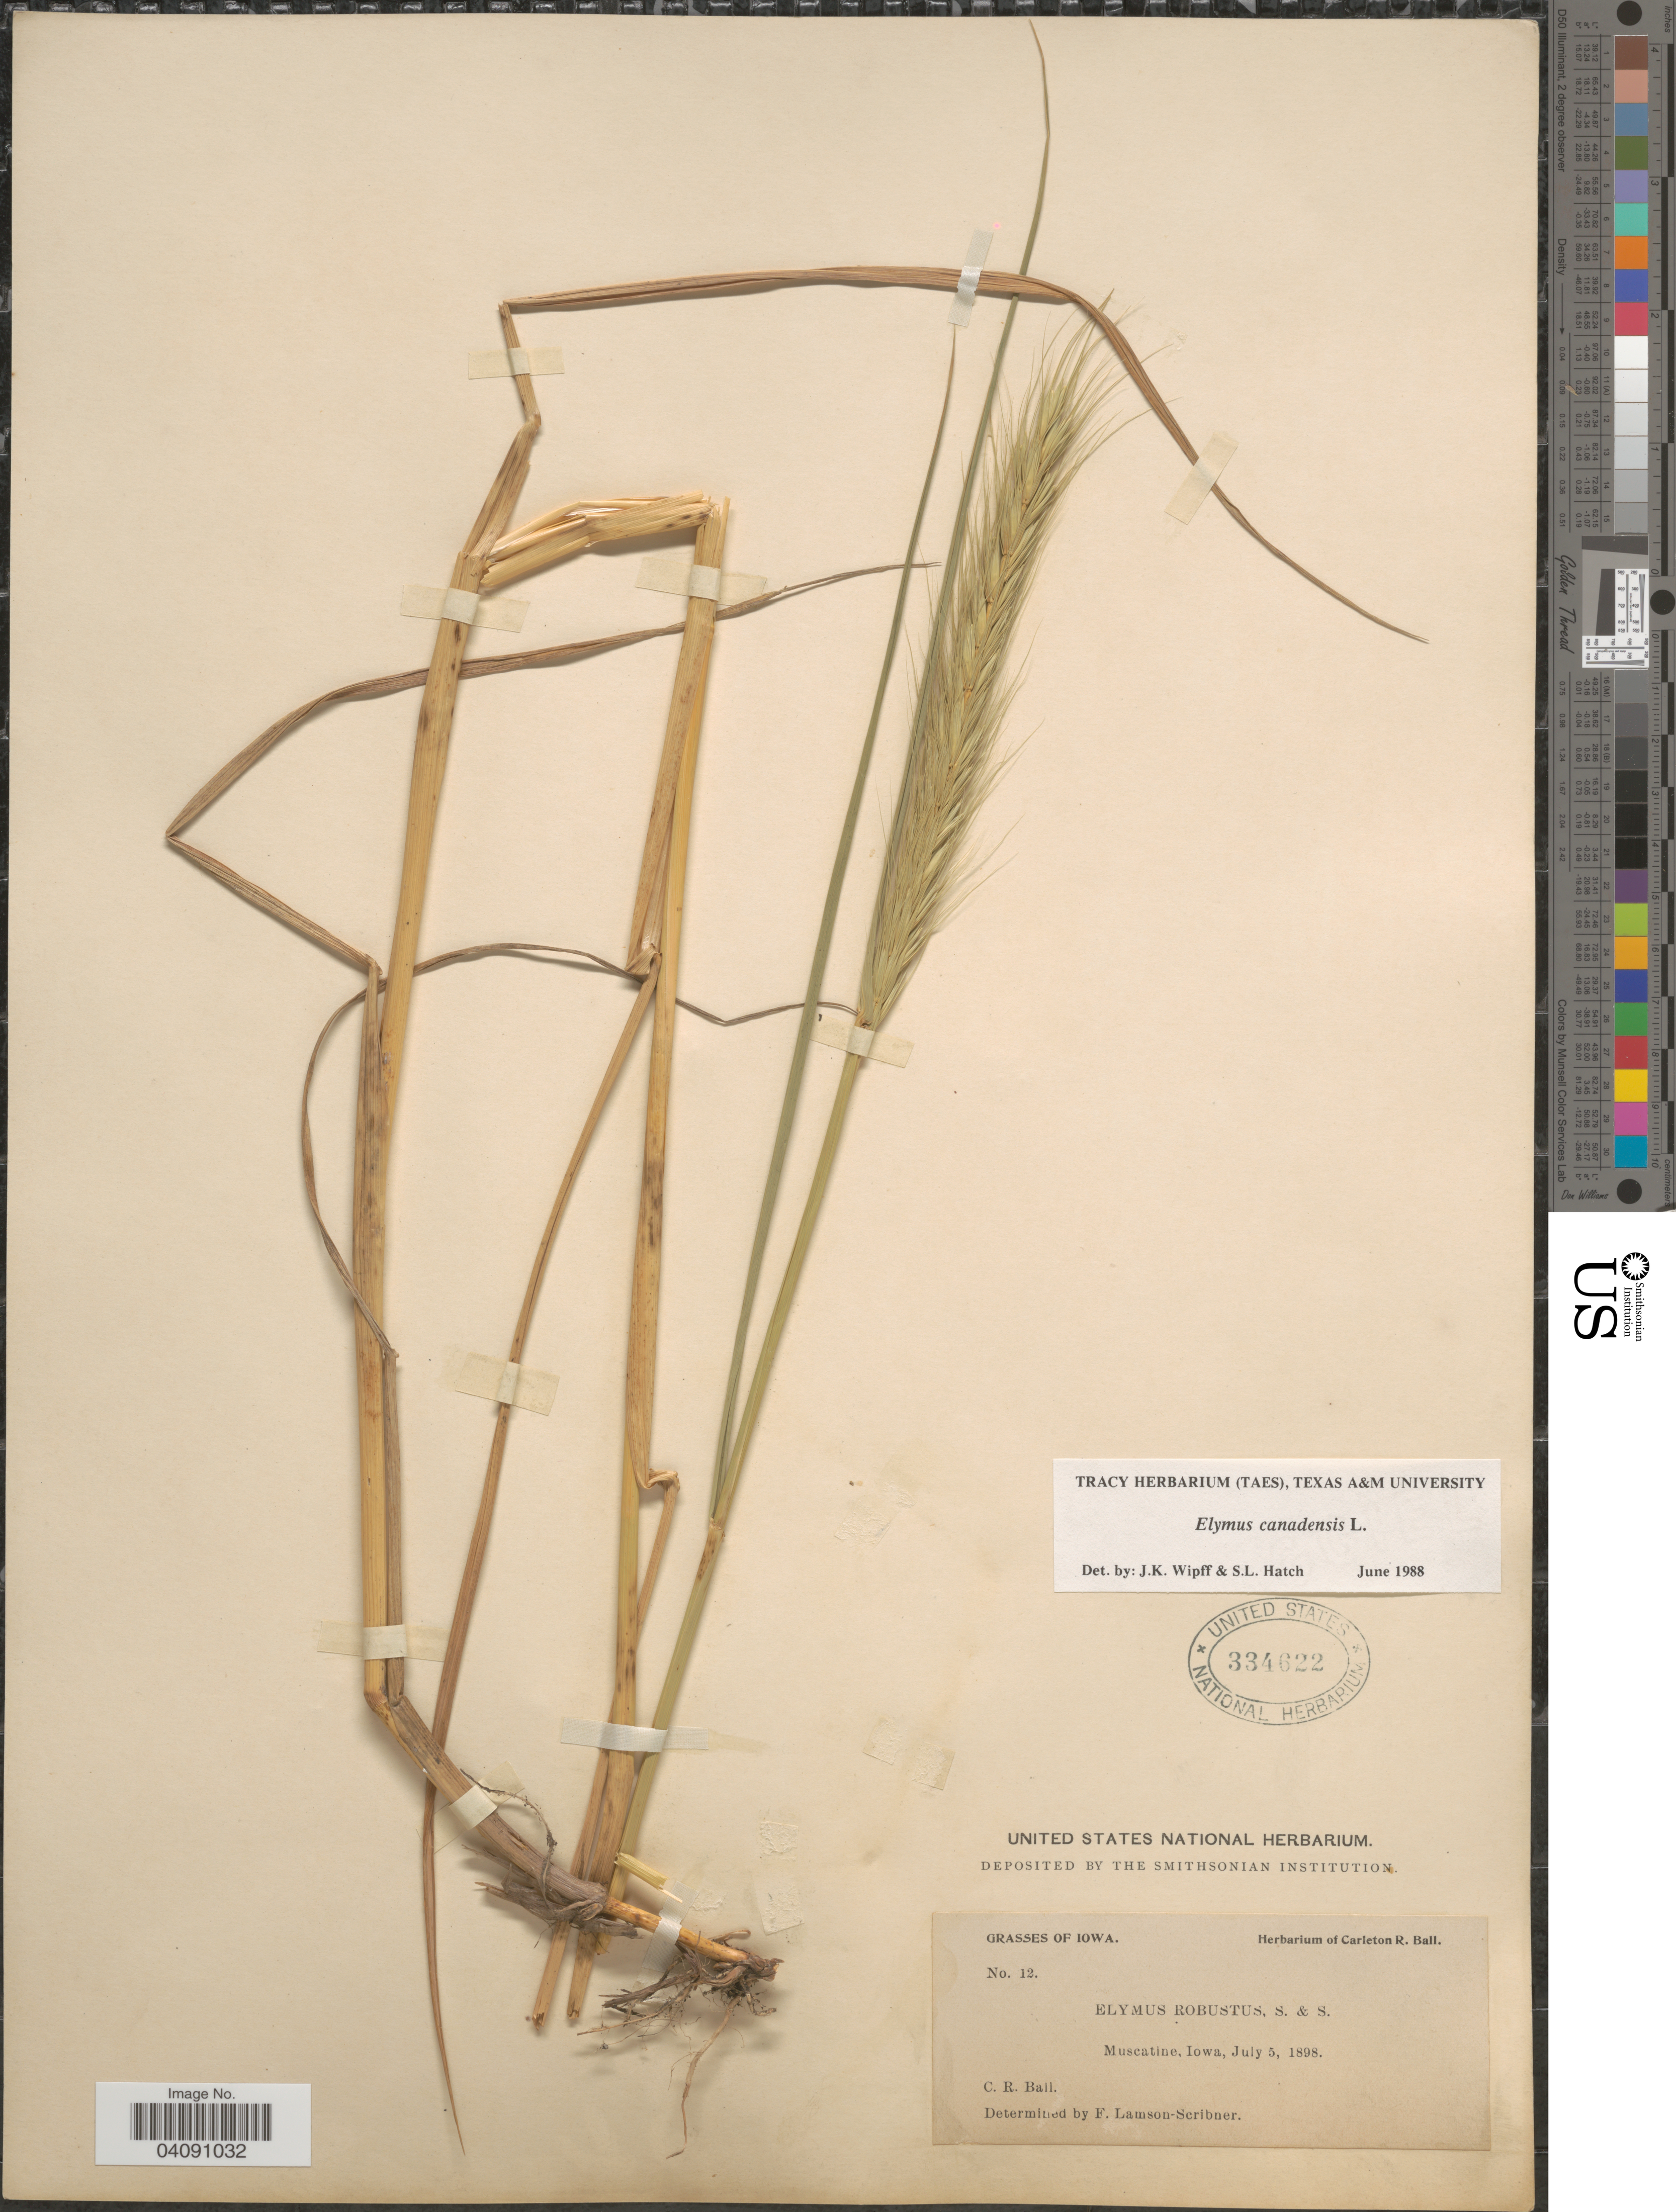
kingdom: Plantae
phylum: Tracheophyta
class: Liliopsida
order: Poales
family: Poaceae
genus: Elymus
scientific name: Elymus canadensis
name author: L.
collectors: C. R. Ball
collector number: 12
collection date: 1898-07-05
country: United States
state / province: Iowa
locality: Muscatine.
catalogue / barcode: US 334622